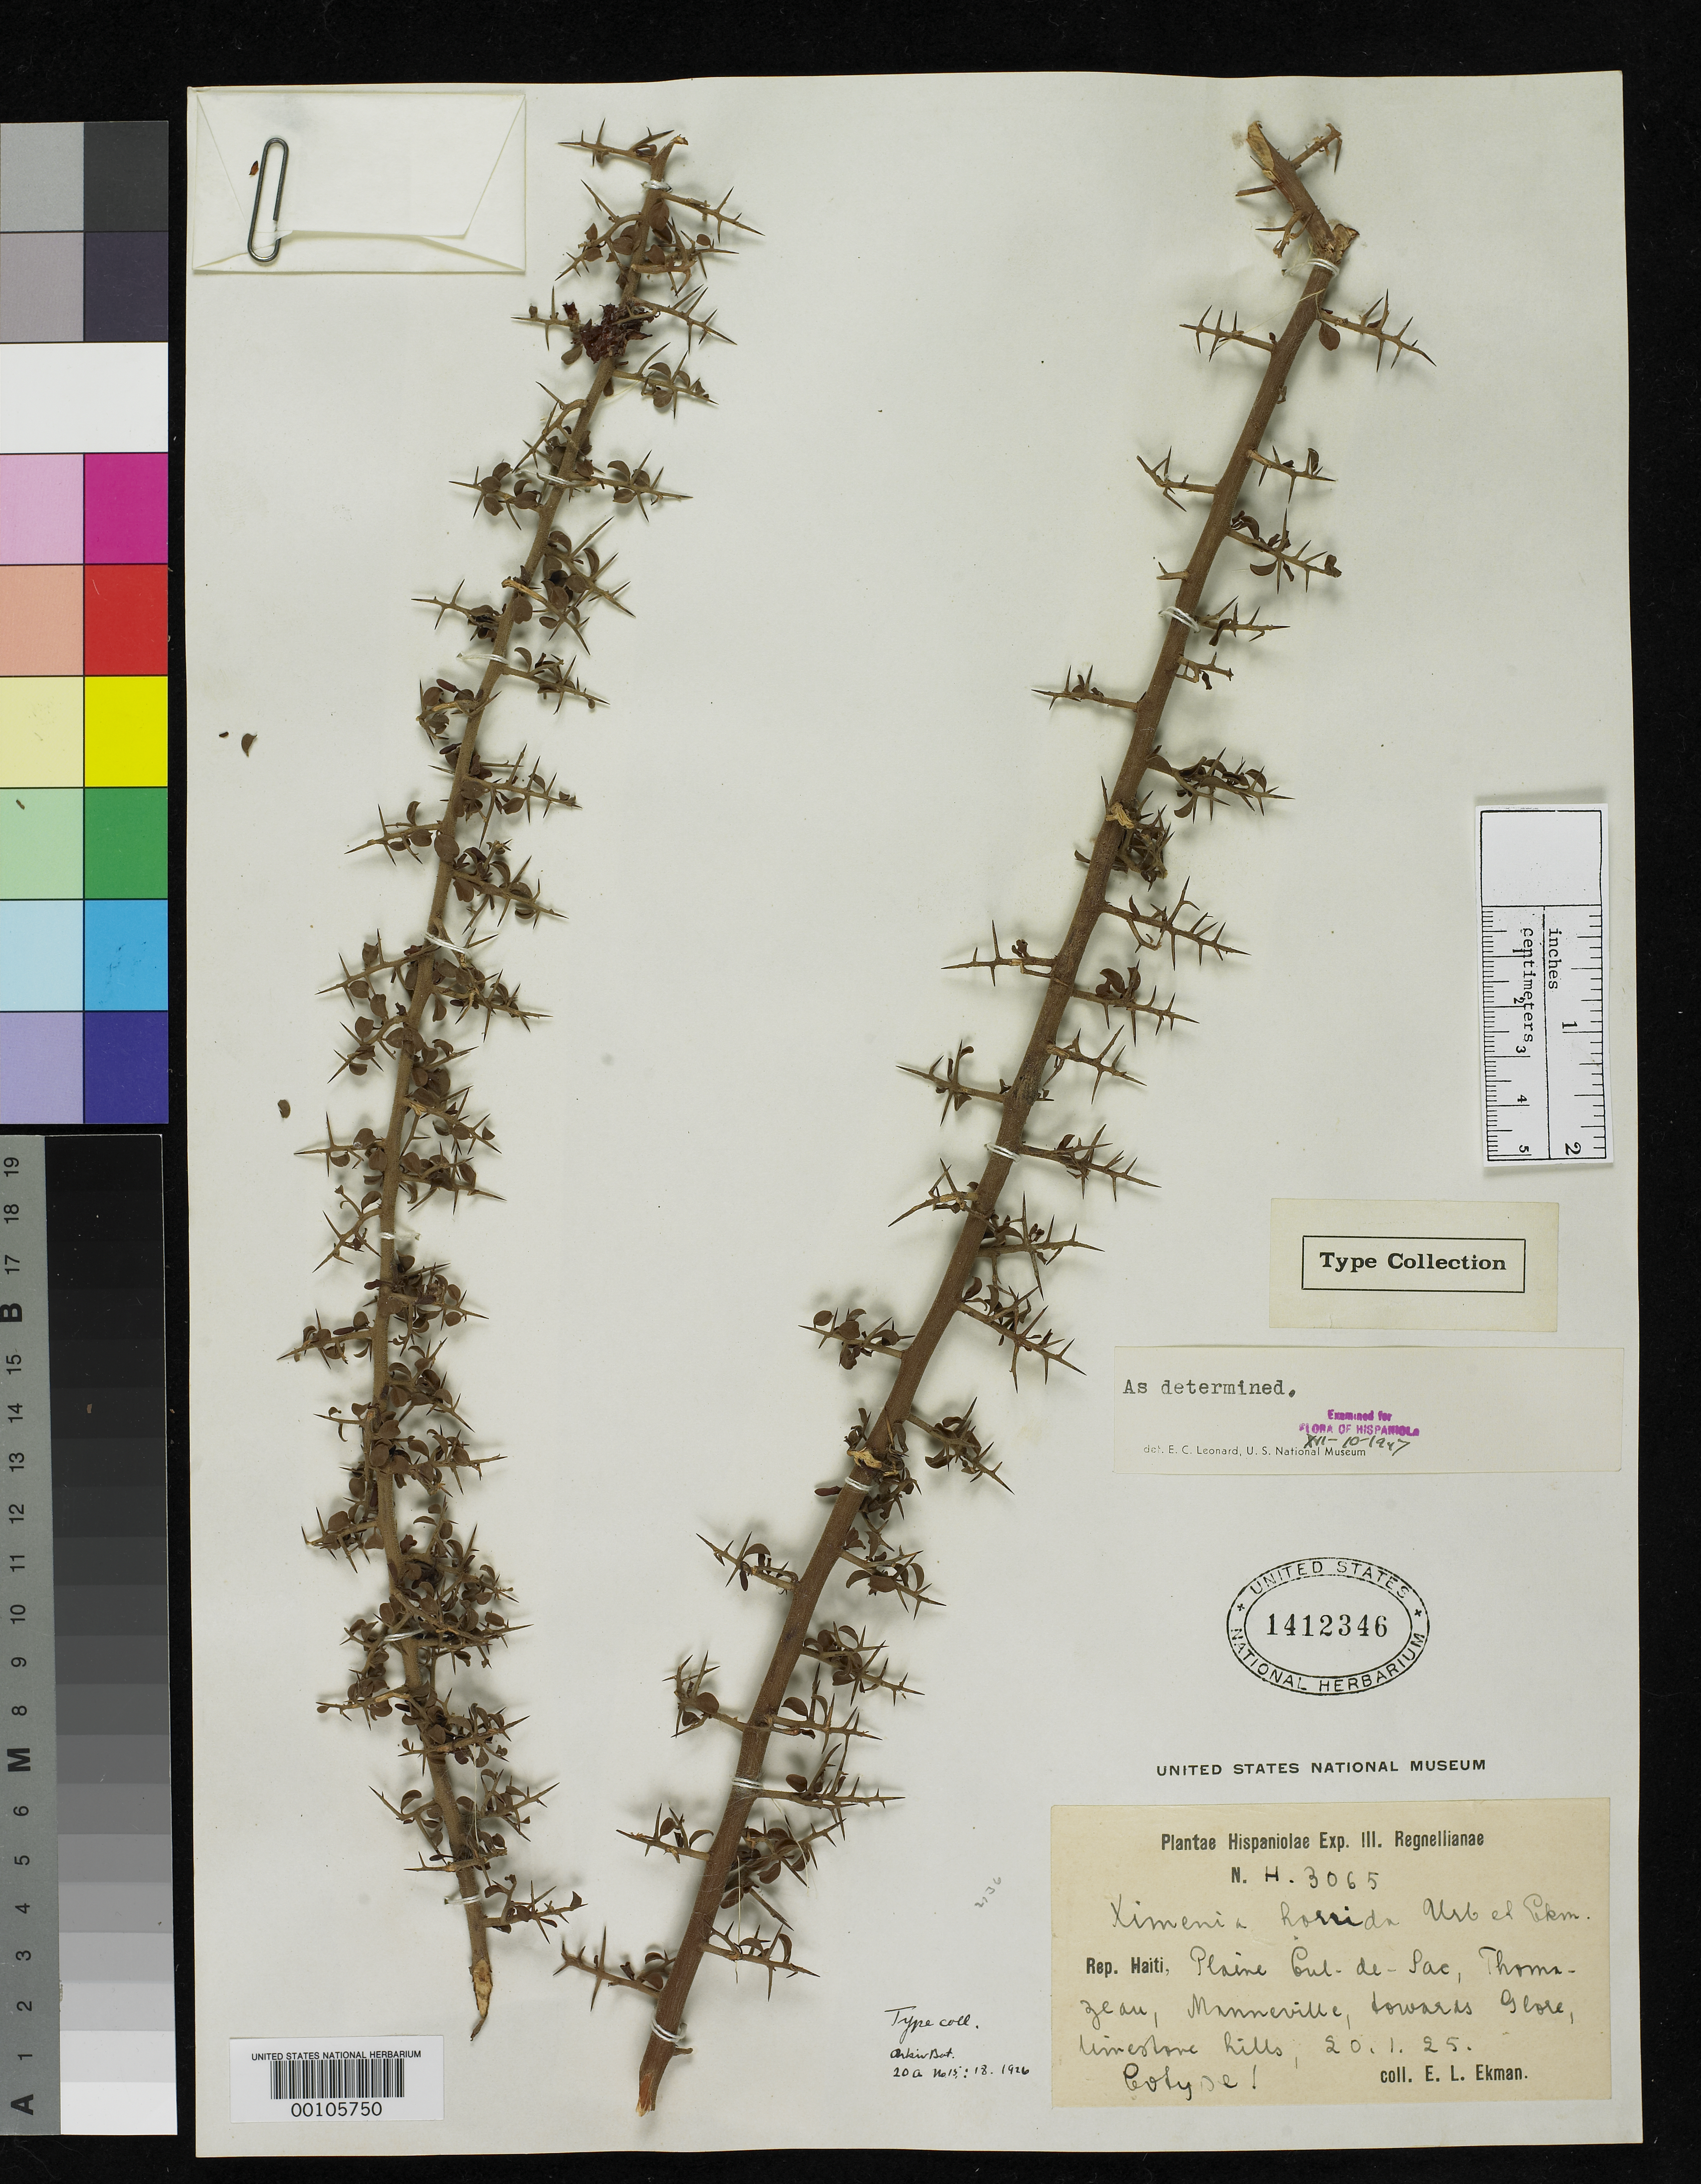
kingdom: Plantae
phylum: Tracheophyta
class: Magnoliopsida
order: Santalales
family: Ximeniaceae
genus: Ximenia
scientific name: Ximenia horrida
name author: Urb. & Ekman in Urb.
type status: Isotype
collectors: E. L. Ekman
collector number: H 3065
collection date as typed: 20 Jan 1925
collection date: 1925-01-20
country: Haiti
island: Hispaniola Island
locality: Near Manneville.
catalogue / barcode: US 1412346